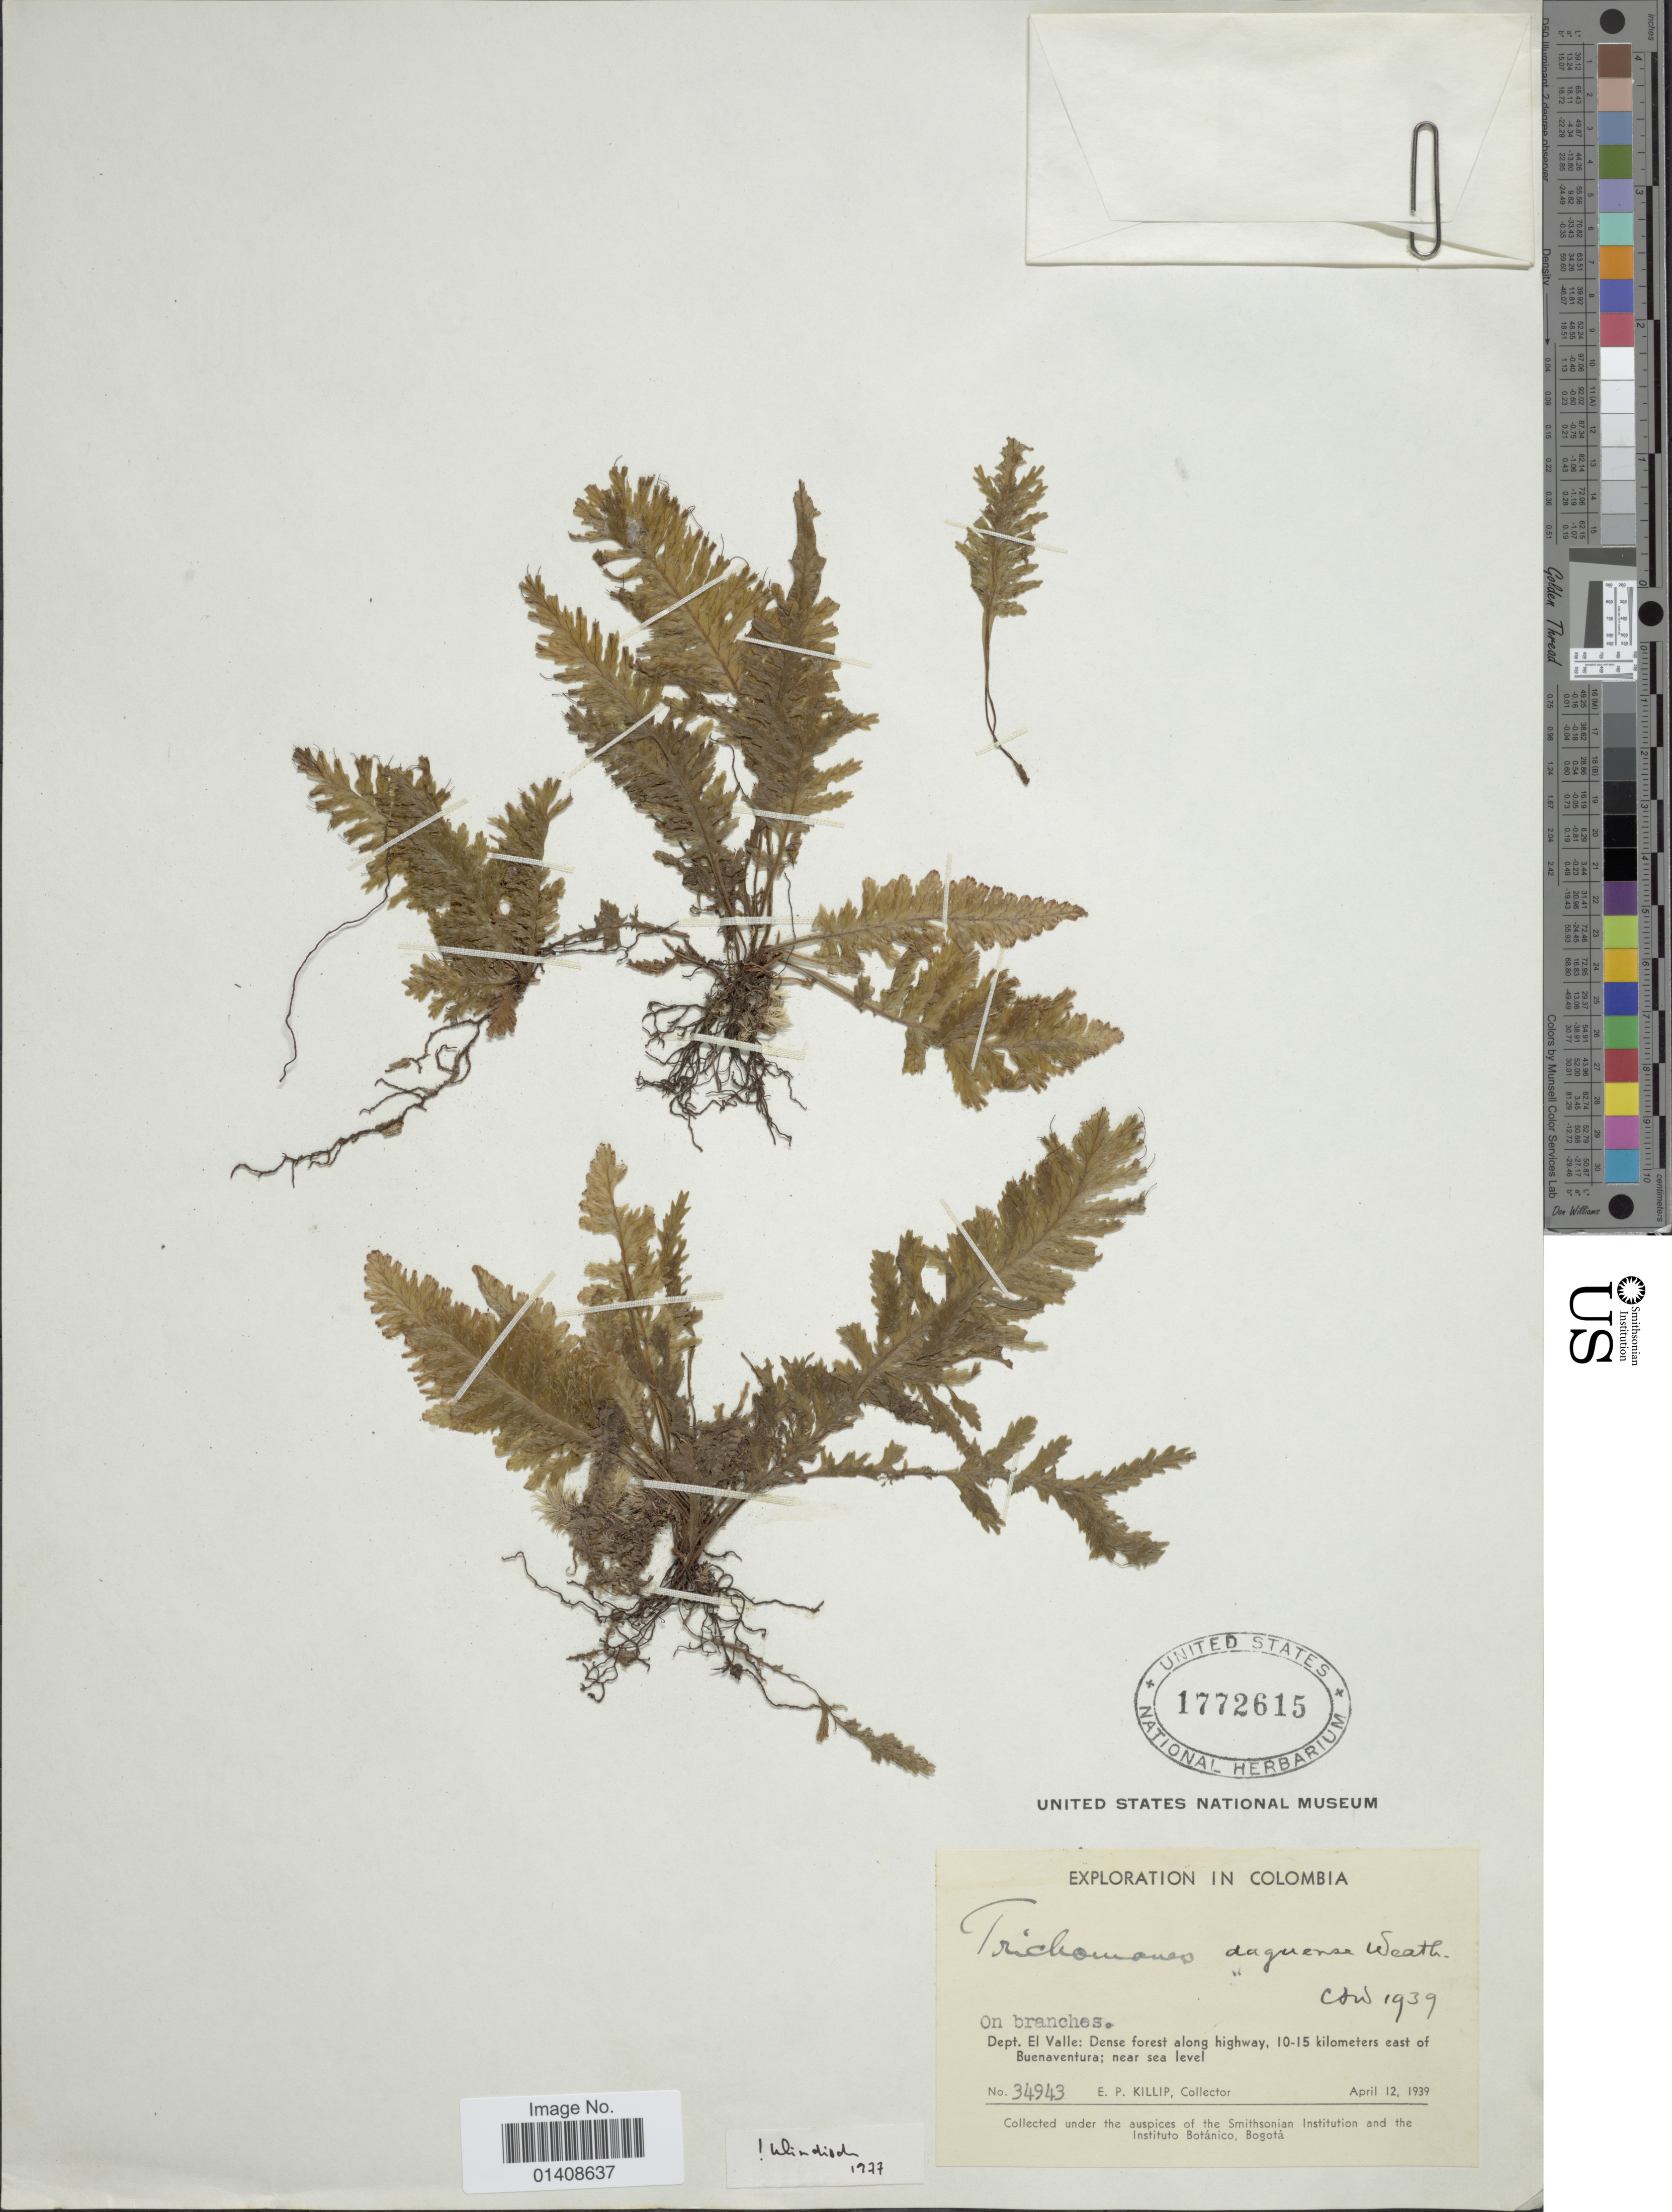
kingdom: Plantae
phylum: Tracheophyta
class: Polypodiopsida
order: Hymenophyllales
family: Hymenophyllaceae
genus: Trichomanes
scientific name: Trichomanes delicatum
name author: Bosch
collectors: E. P. Killip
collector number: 34943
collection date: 1939-04-12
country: Colombia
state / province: Valle del Cauca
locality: Dept. El Valle: Dense forest along highway, 10-15 kilometers east of Buenaventura; near sea level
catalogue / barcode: US 1772615